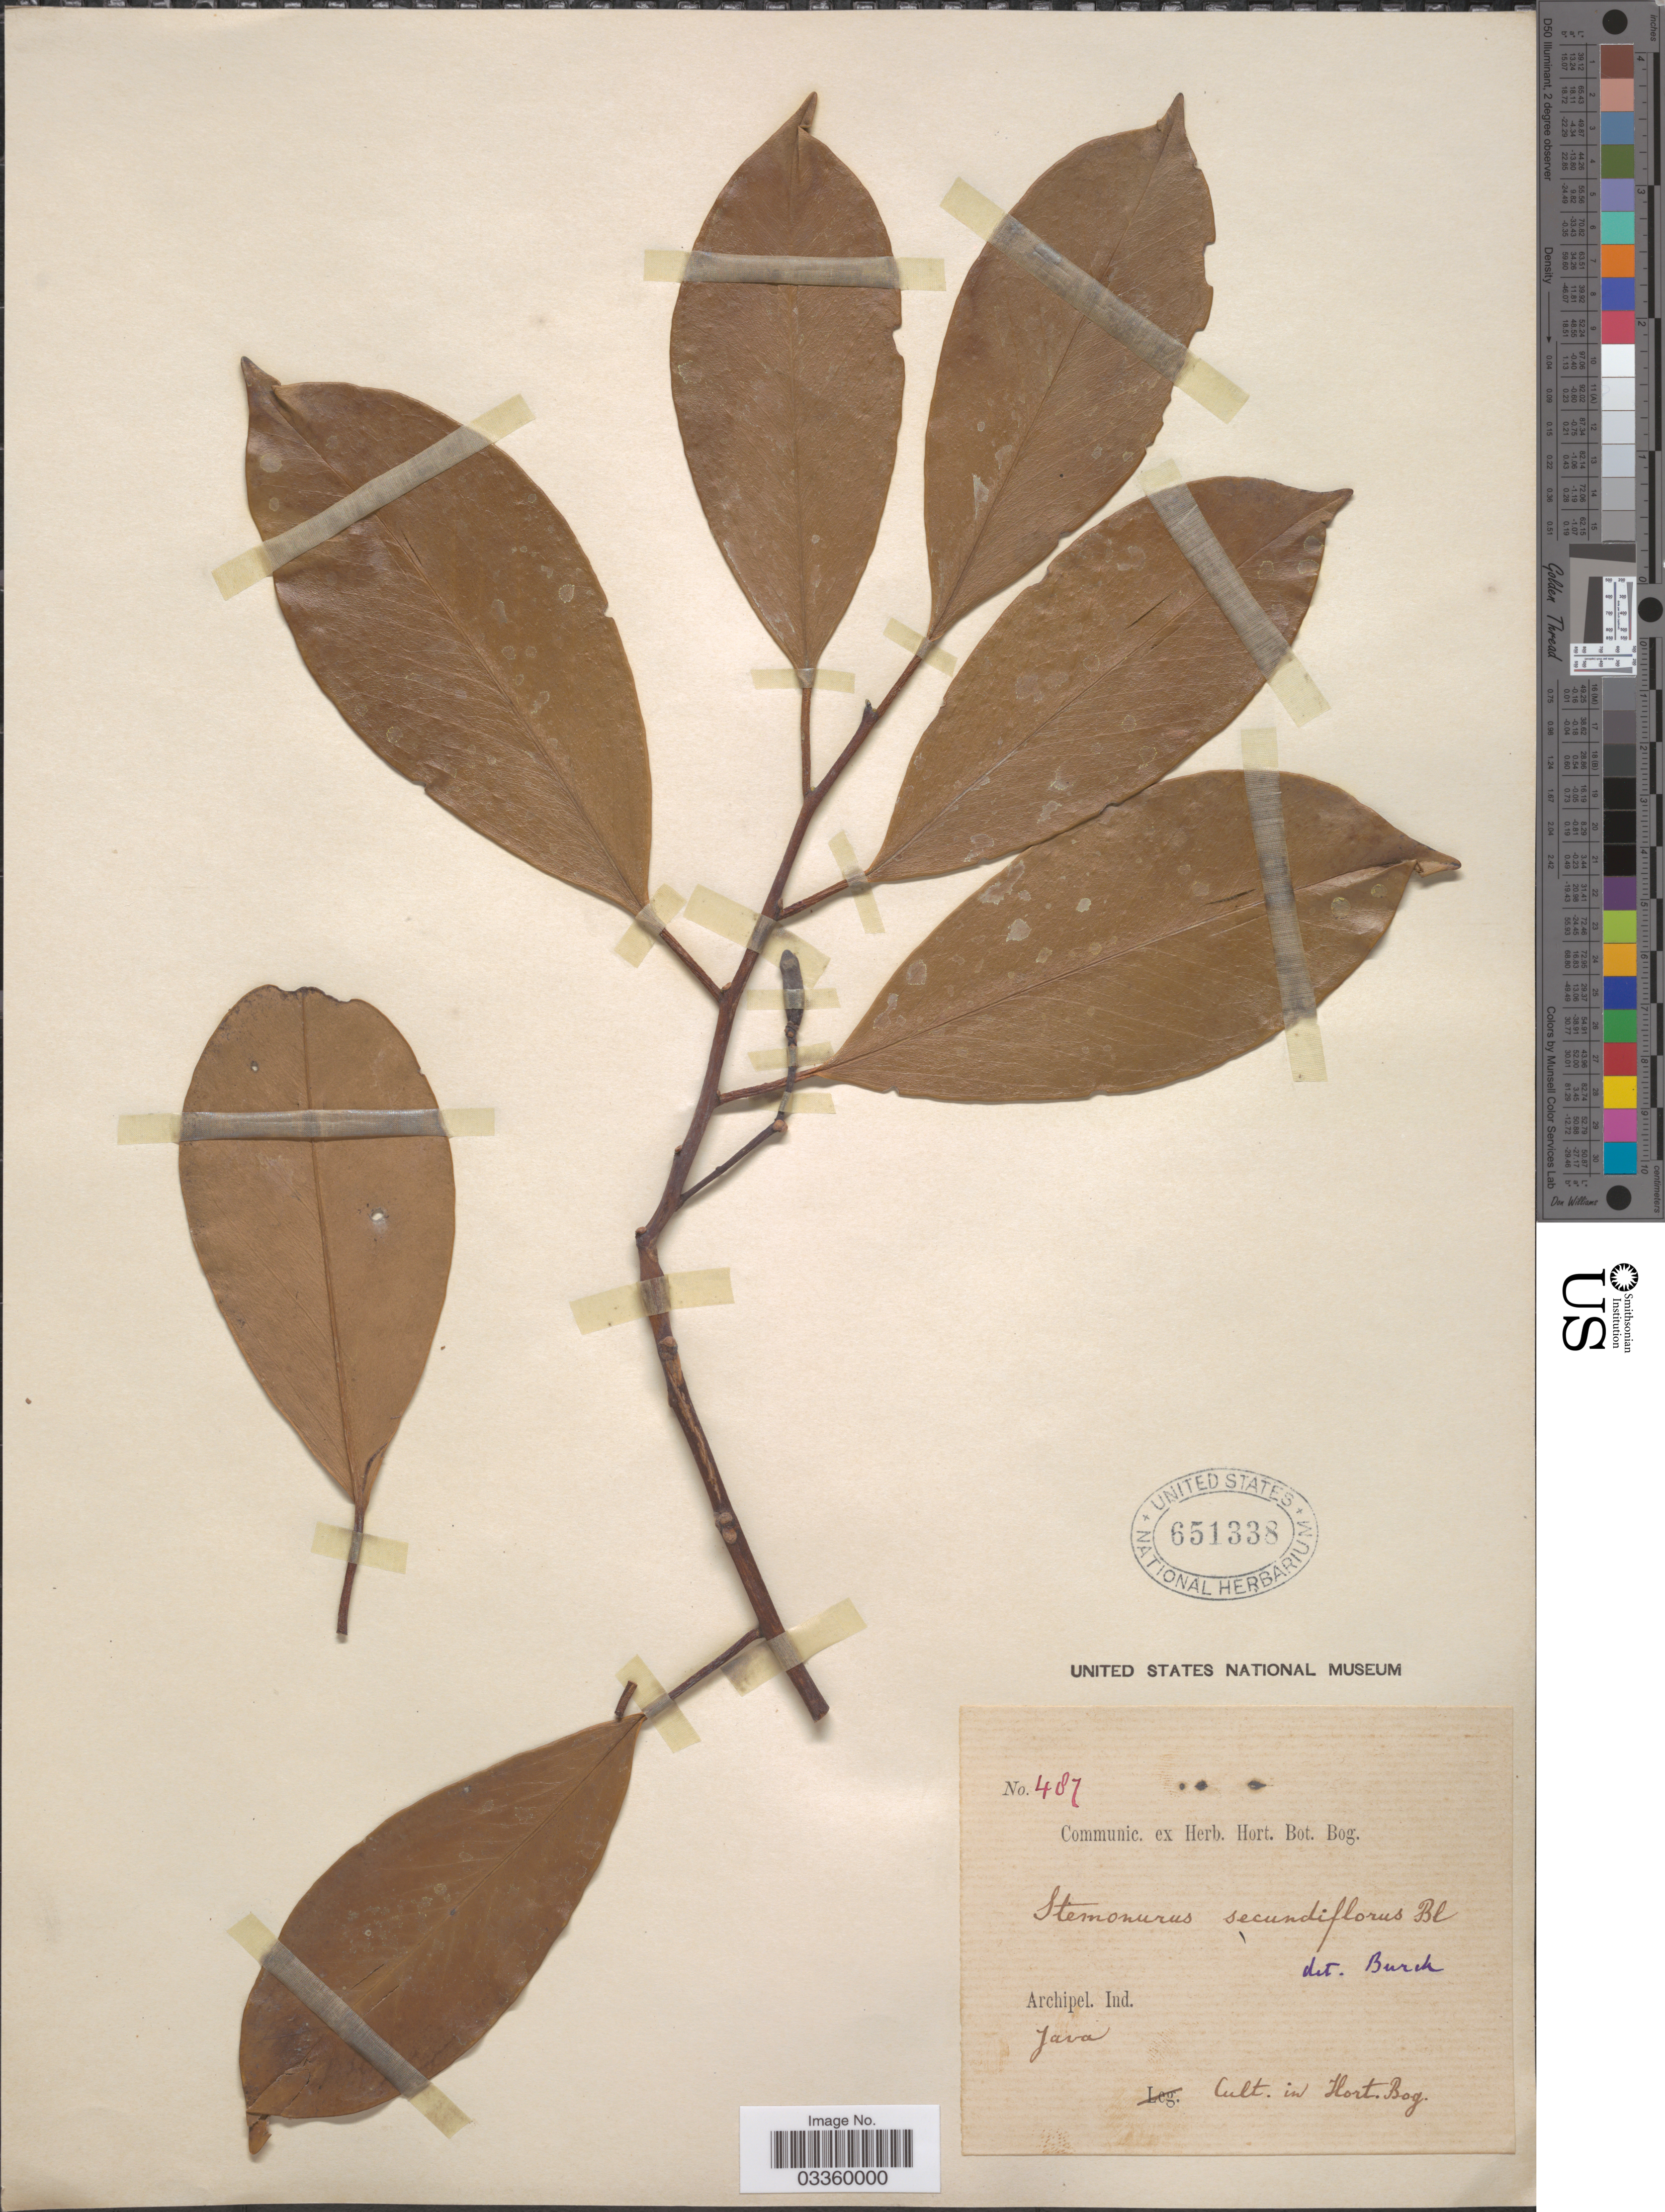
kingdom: Plantae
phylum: Tracheophyta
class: Magnoliopsida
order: Cardiopteridales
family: Stemonuraceae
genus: Stemonurus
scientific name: Stemonurus secundiflorus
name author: Becc.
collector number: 487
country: Indonesia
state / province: Java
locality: Archipel. Ind. Cult. in Hort. Bog.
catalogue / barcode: US 651338